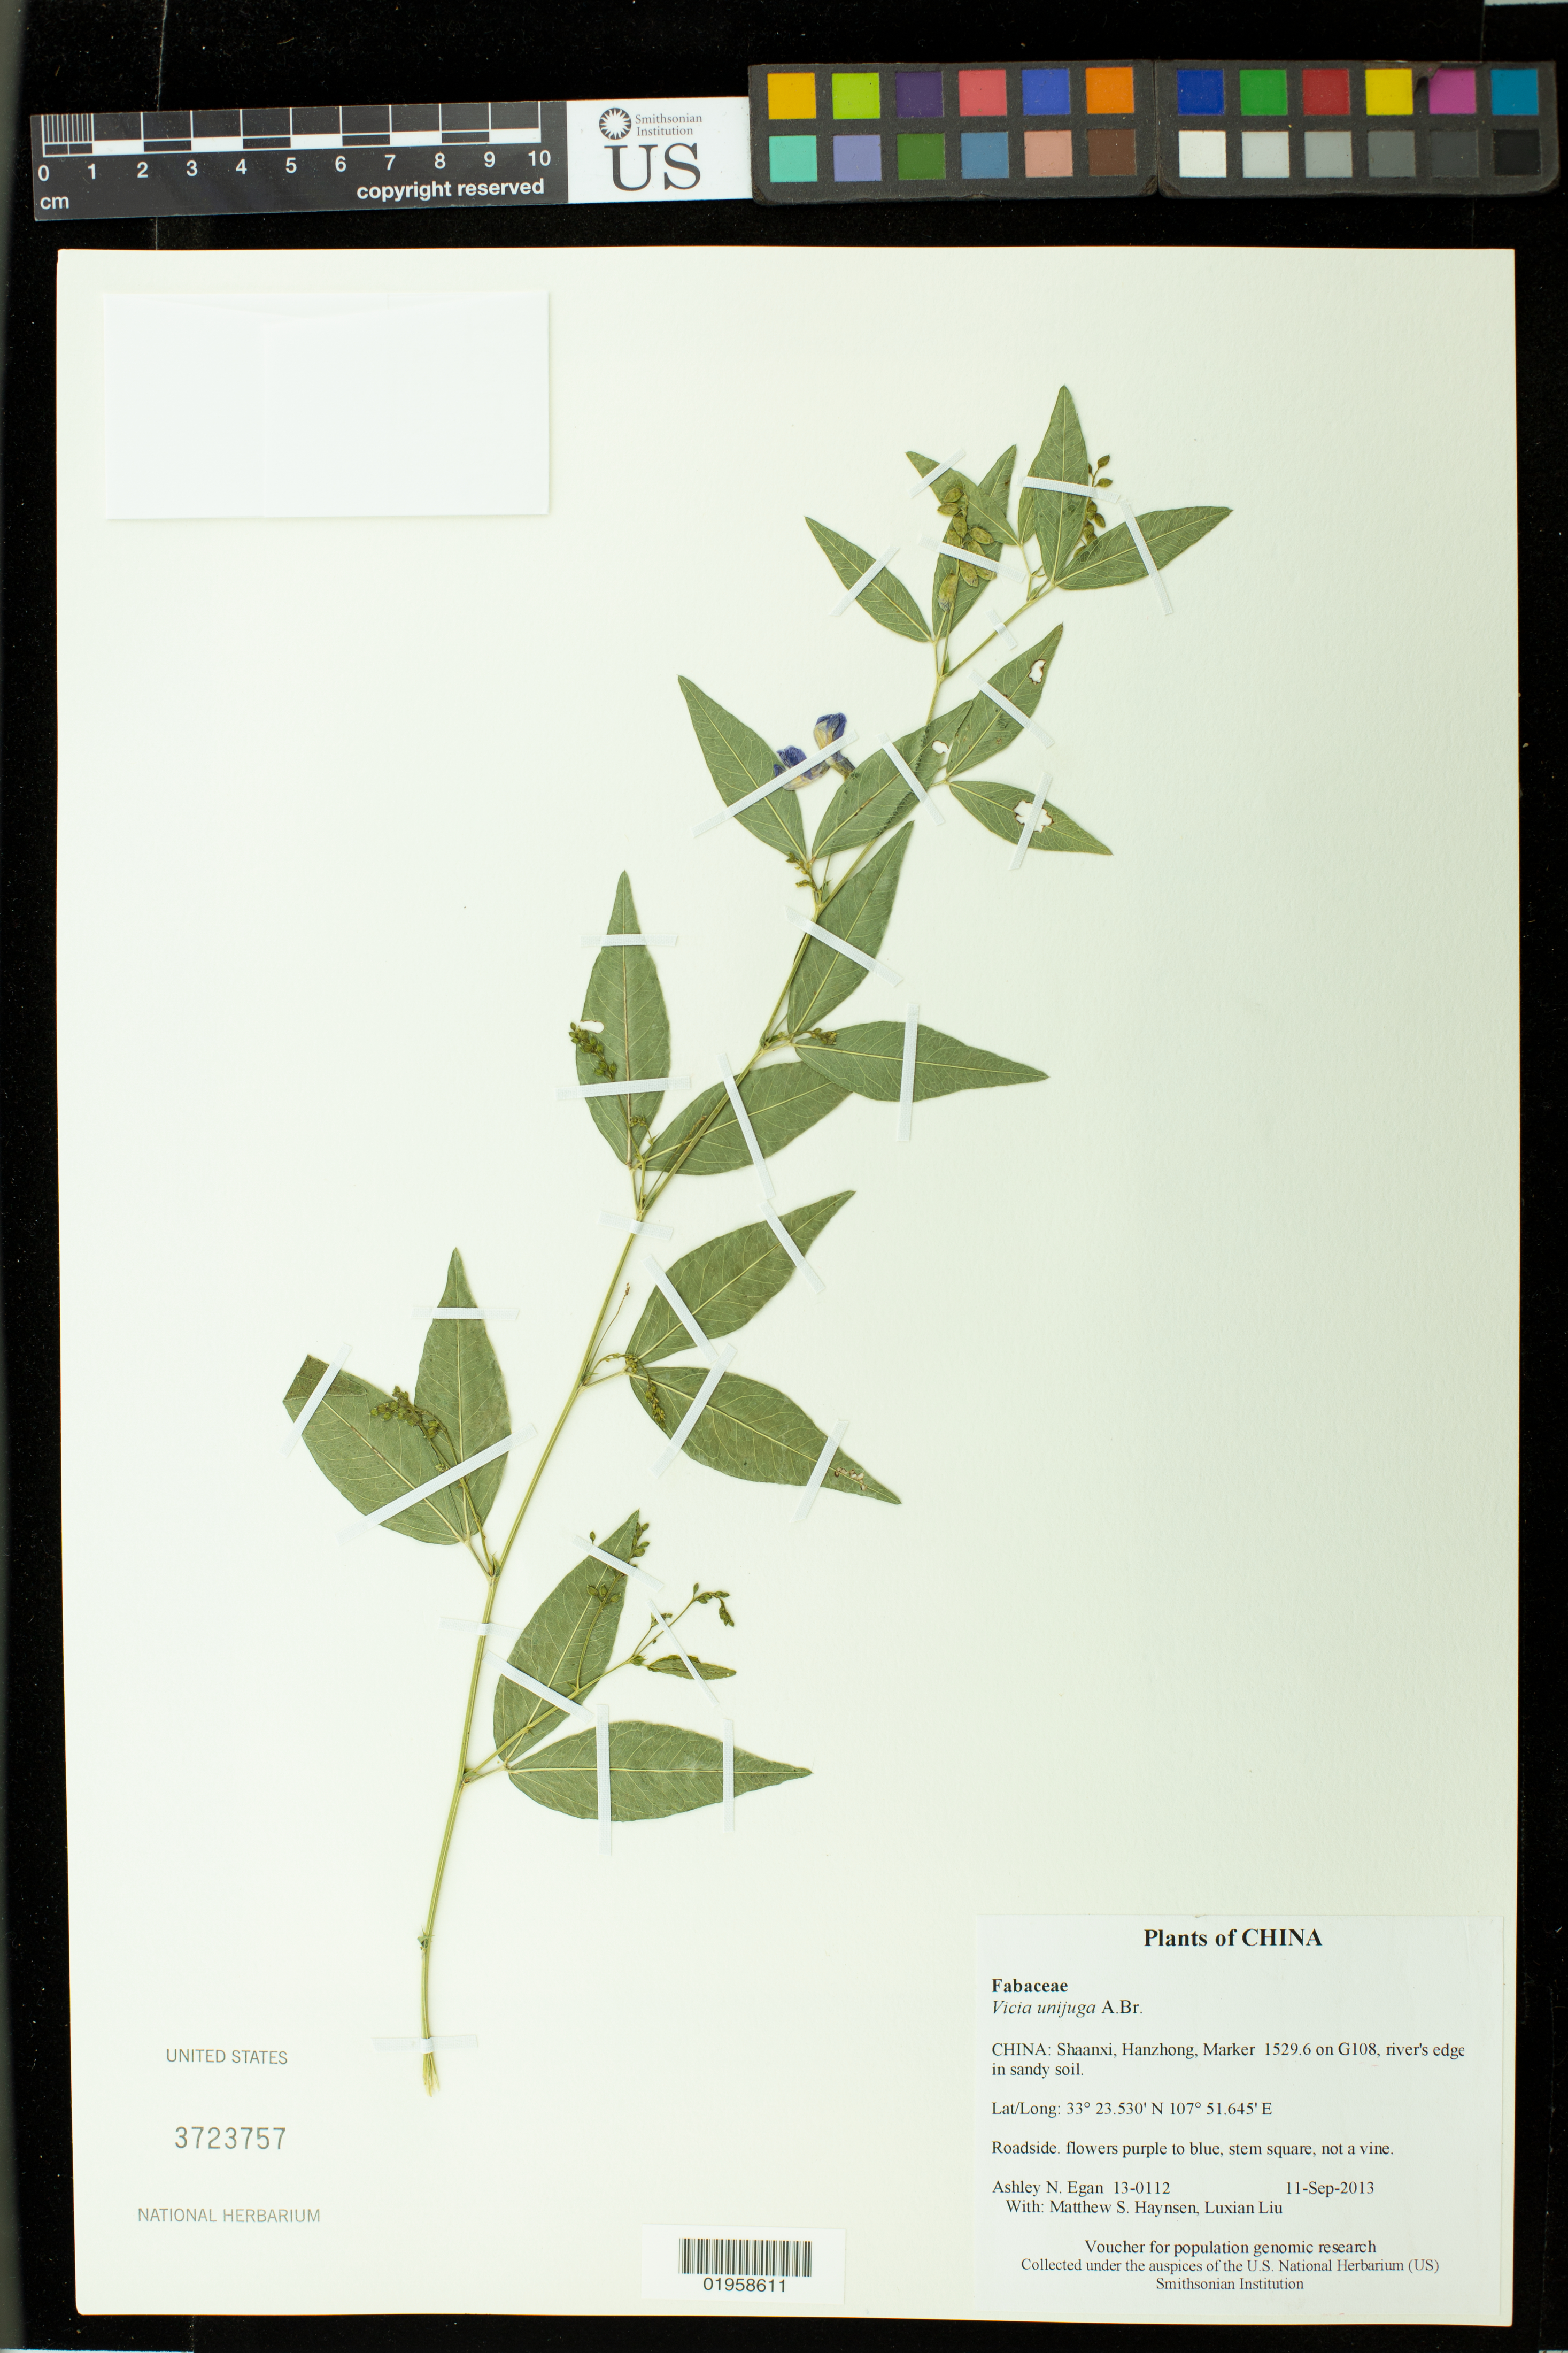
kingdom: Plantae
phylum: Tracheophyta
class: Magnoliopsida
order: Fabales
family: Fabaceae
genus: Vicia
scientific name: Vicia unijuga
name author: A. Braun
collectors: A. N. Egan, M. Hansen & L. Liu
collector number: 13-0112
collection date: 2013-09-11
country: China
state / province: Shaanxi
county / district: Hanzhong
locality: Marker 1529.6 on G108, river's edge in sandy soil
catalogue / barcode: US 3723757